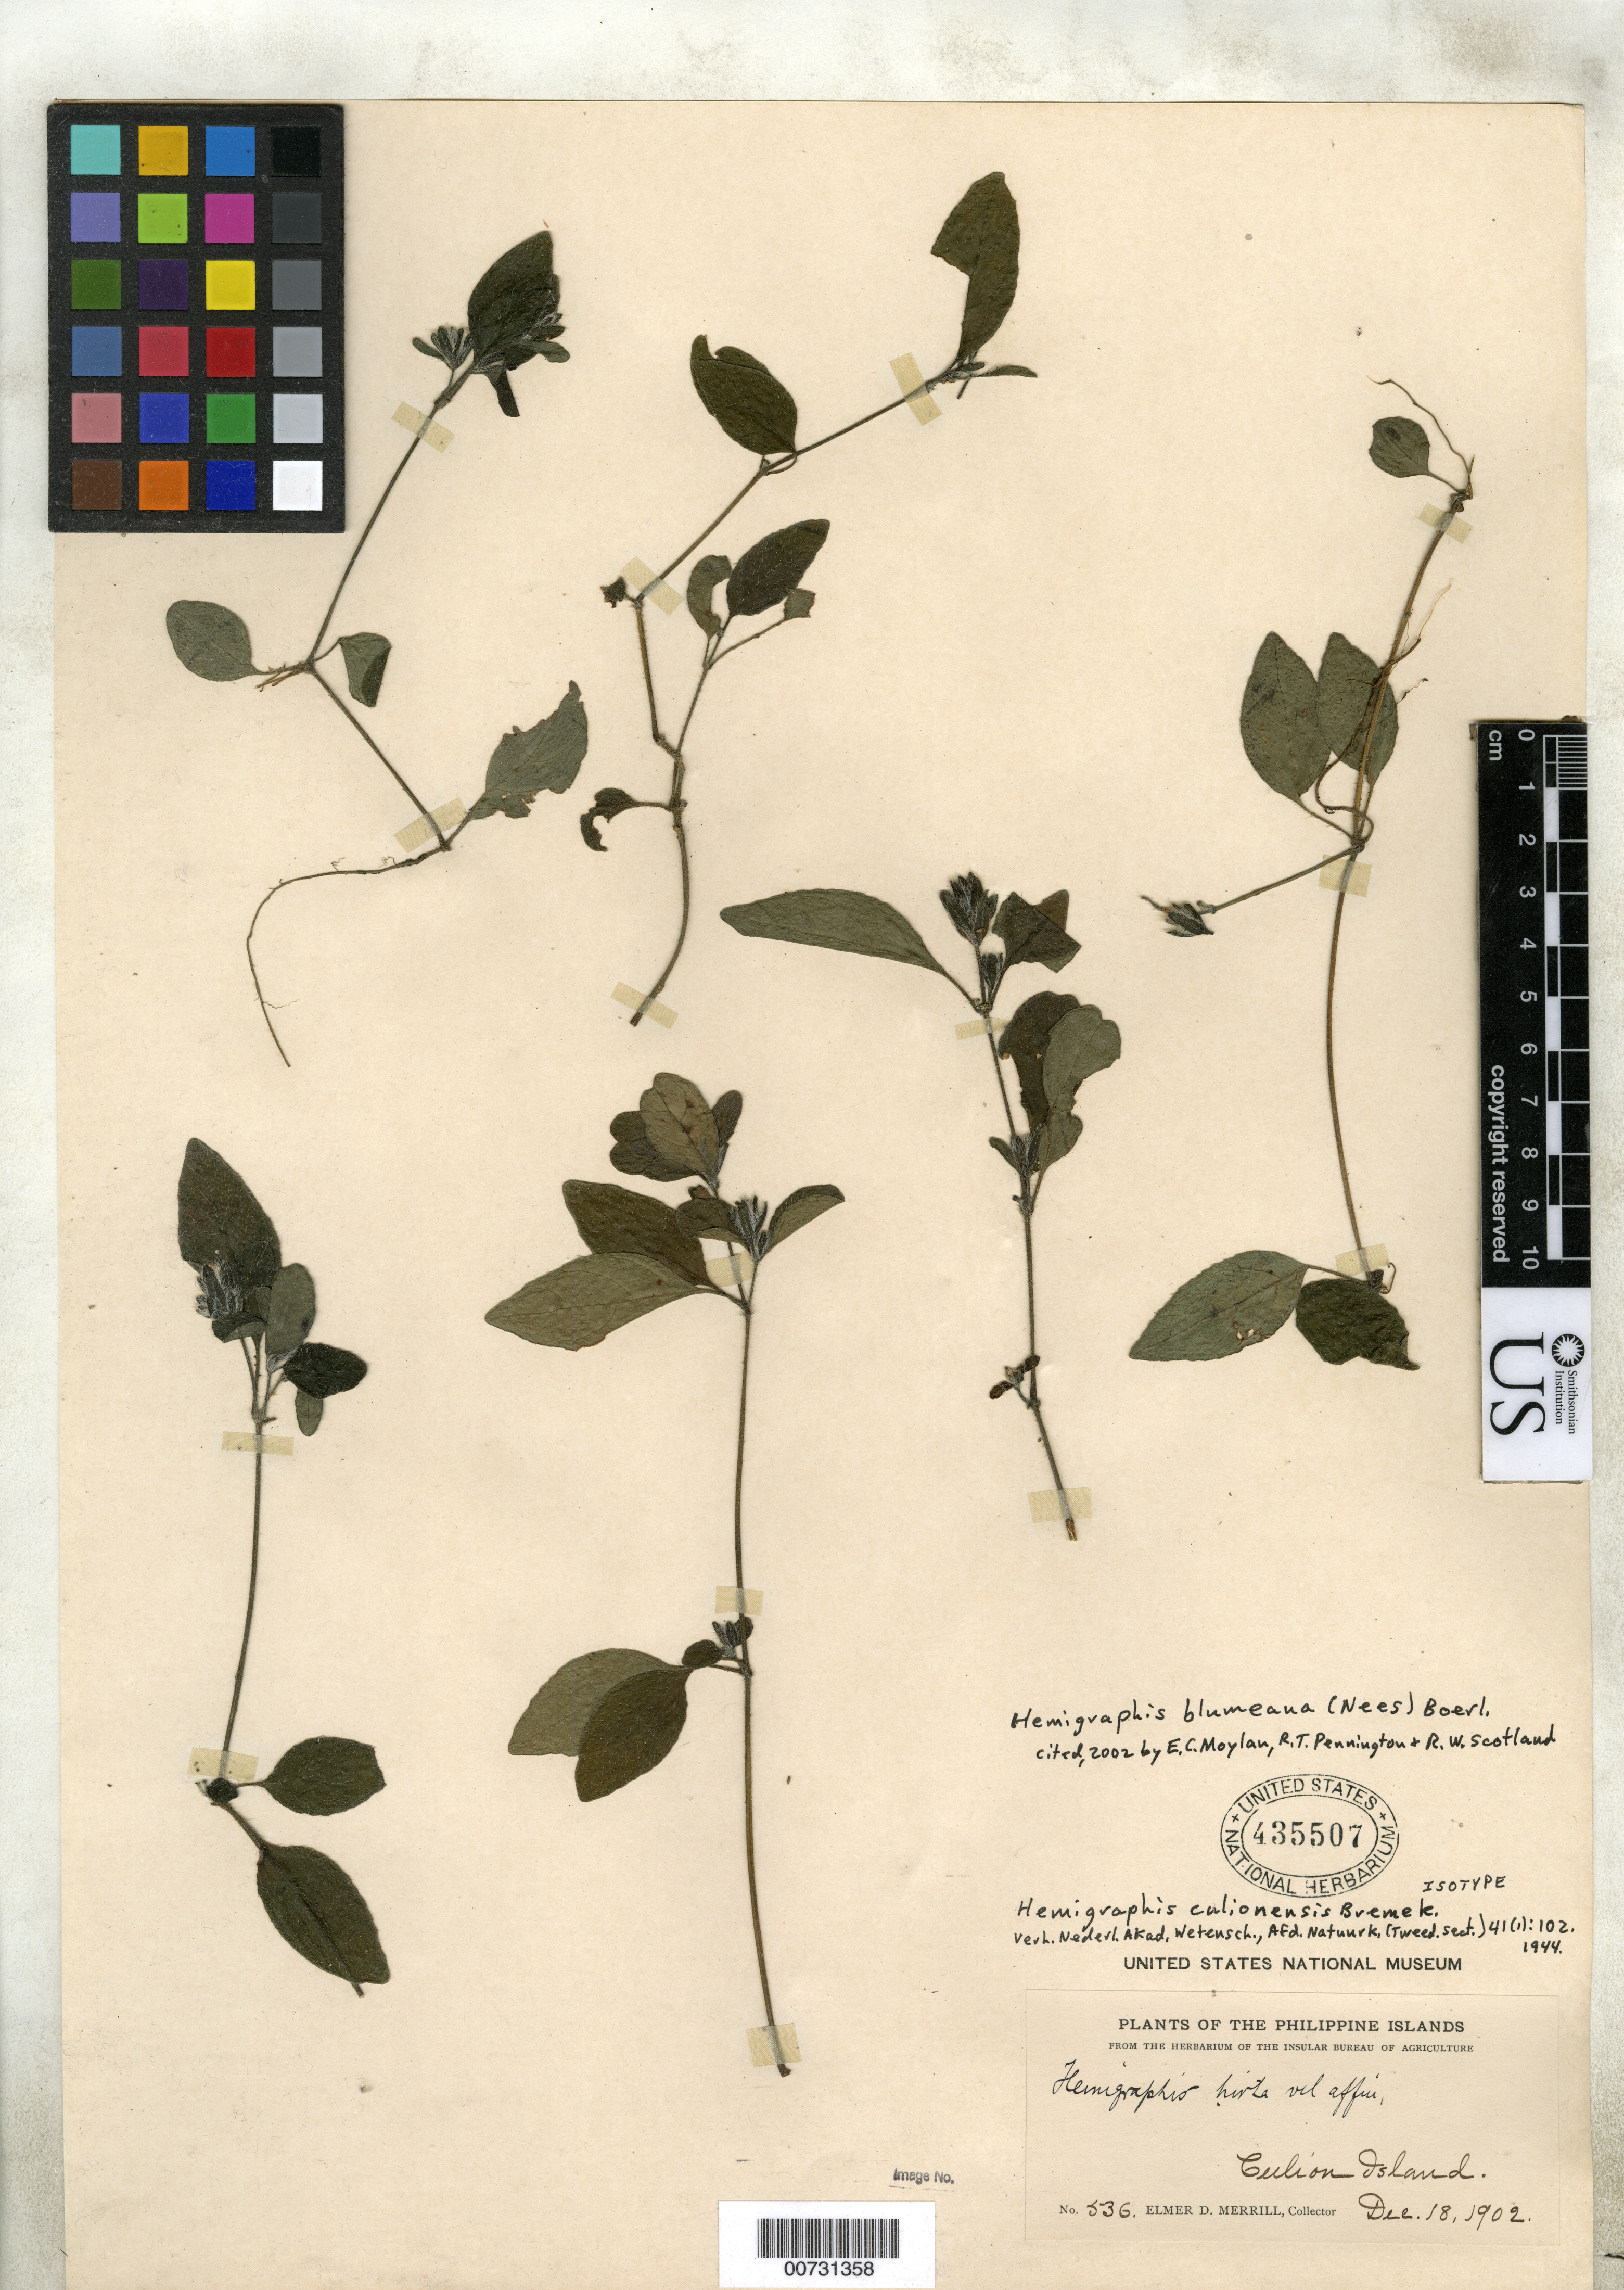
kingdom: Plantae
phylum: Tracheophyta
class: Magnoliopsida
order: Lamiales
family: Acanthaceae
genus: Hemigraphis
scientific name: Hemigraphis culionensis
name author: Brem.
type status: Isotype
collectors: E. D. Merrill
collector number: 536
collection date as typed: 18 Dec 1902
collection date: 1902-12-18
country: Philippines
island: Culion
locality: Culion Island.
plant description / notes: Cited 2002 by E.C. Moylan, R.T. Pennington & R.W. Scotland.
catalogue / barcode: US 435507